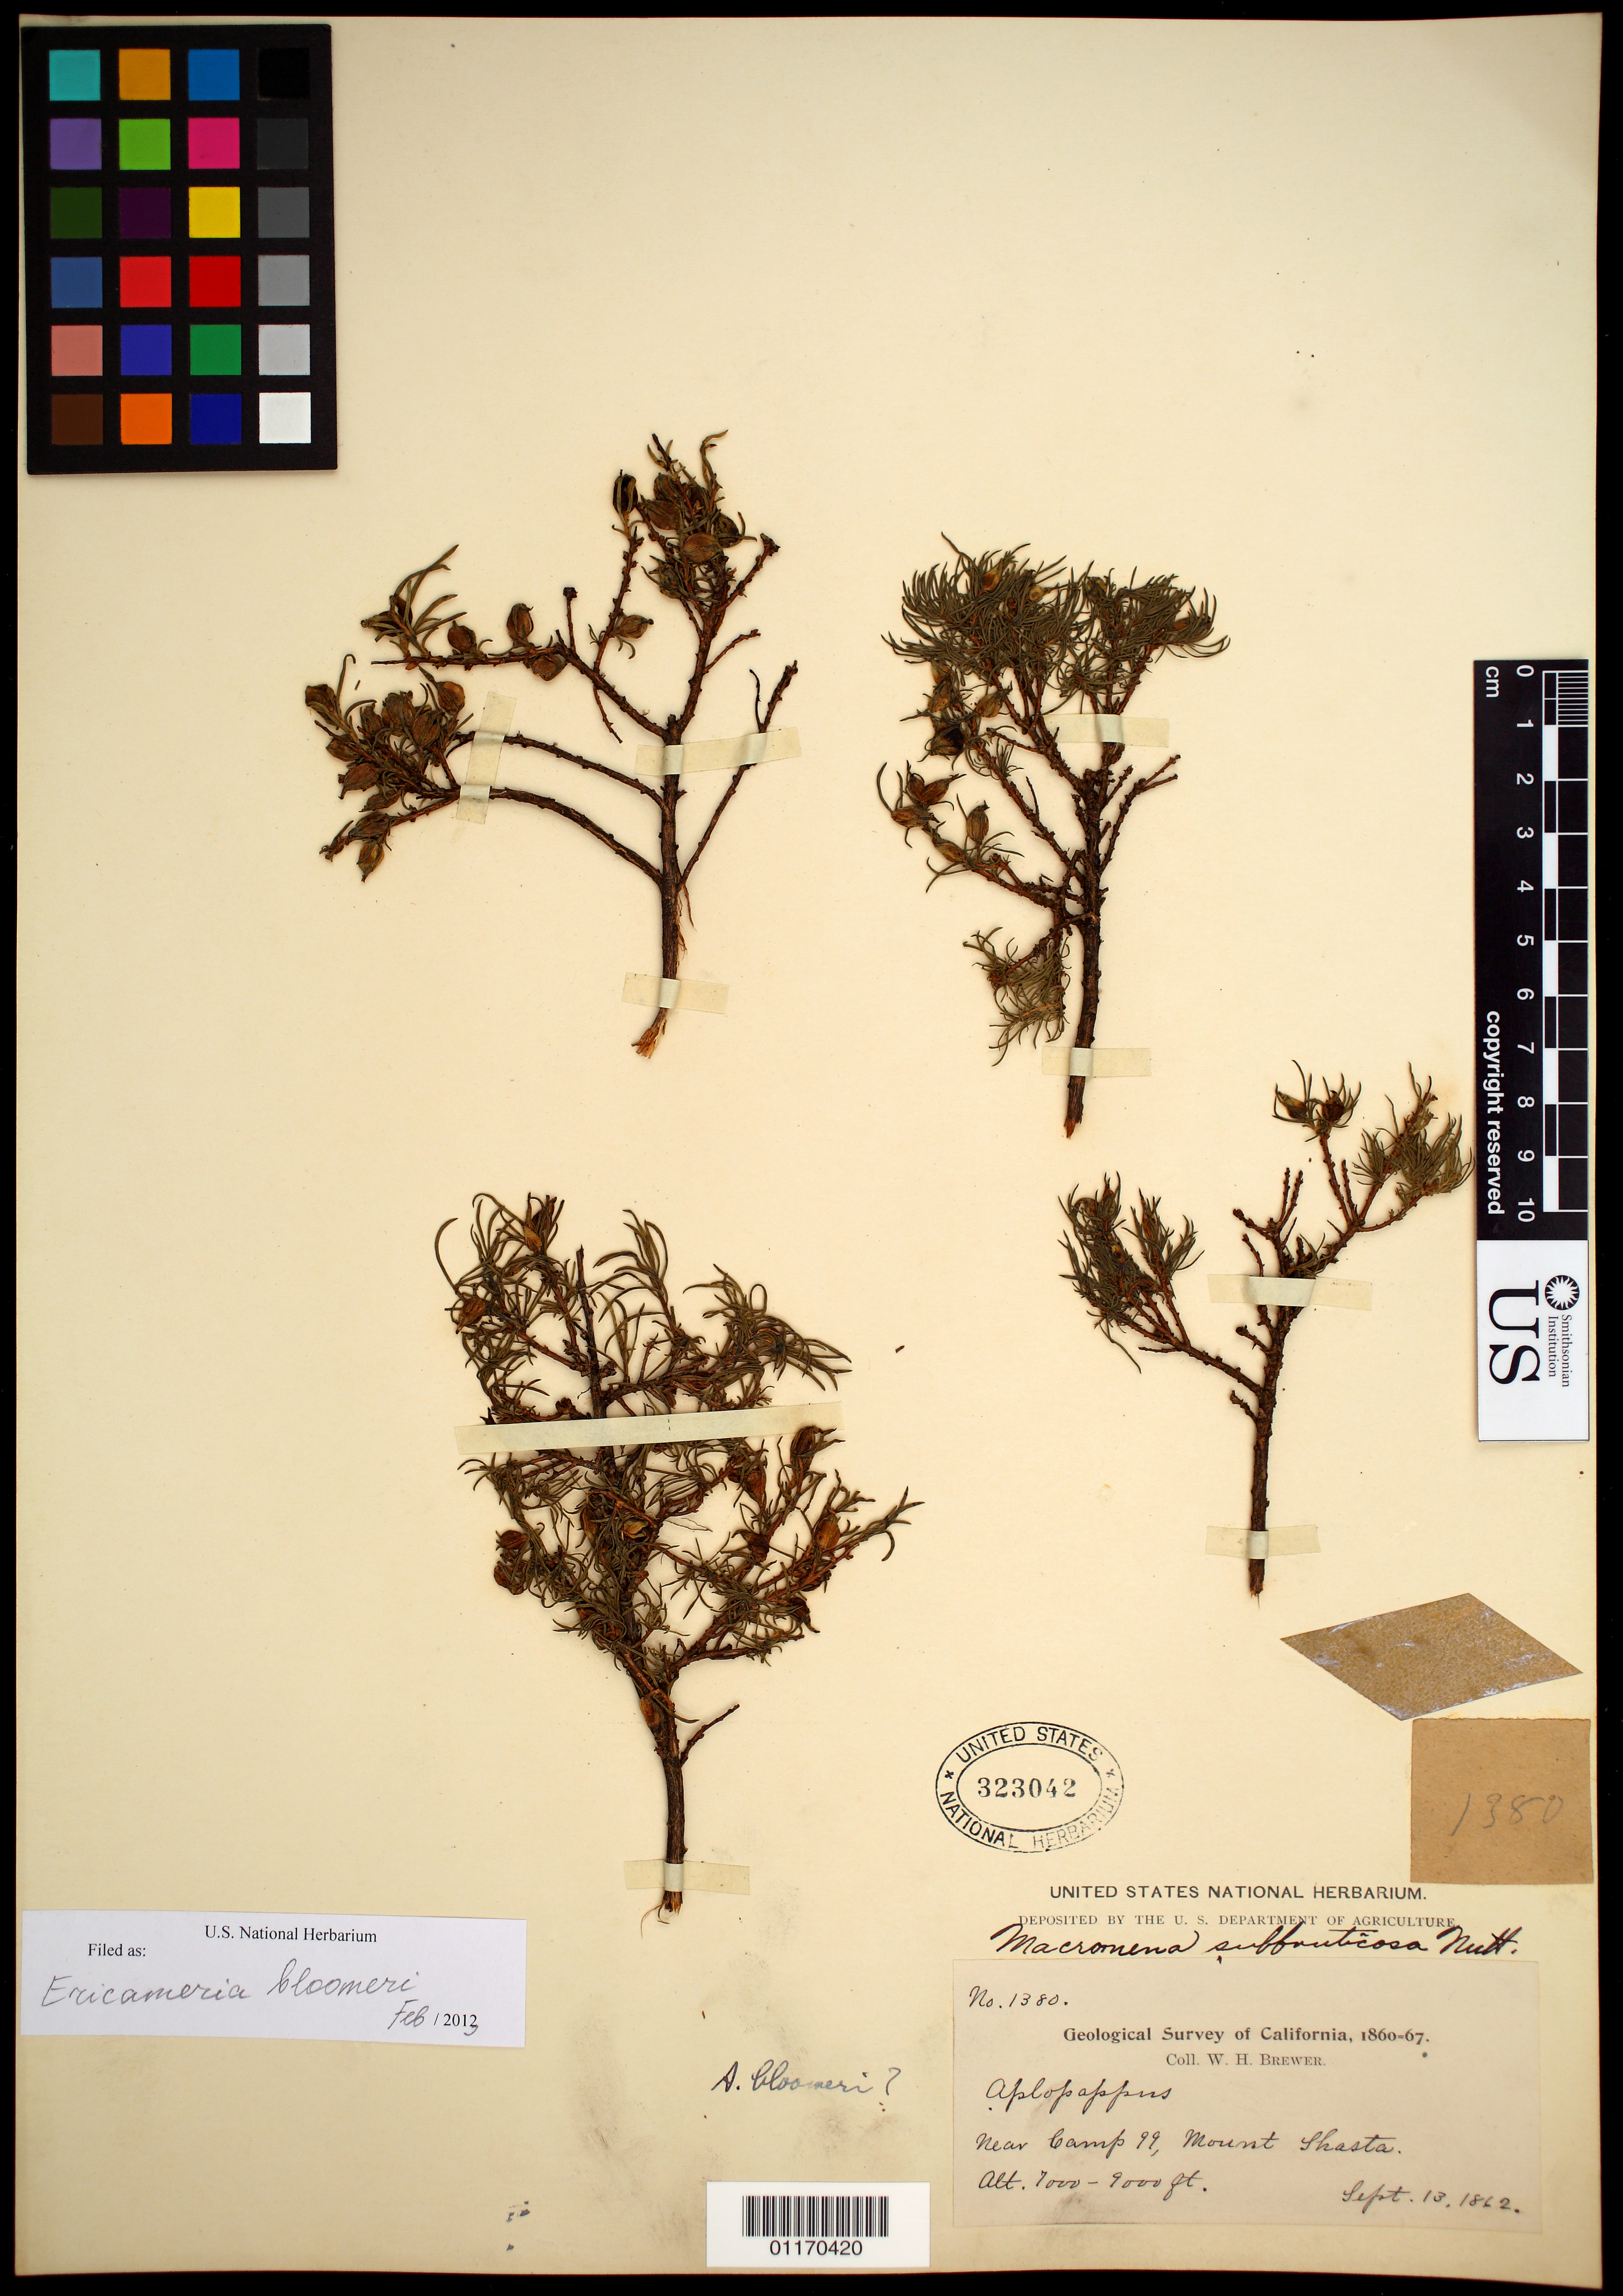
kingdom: Plantae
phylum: Tracheophyta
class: Magnoliopsida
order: Asterales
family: Asteraceae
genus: Ericameria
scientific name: Ericameria bloomeri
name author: (A. Gray) J.F. Macbr.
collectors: W. H. Brewer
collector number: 1380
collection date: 1862-09-13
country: United States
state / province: California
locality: near Camp 99, Mount Shasta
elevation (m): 2134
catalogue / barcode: US 323042